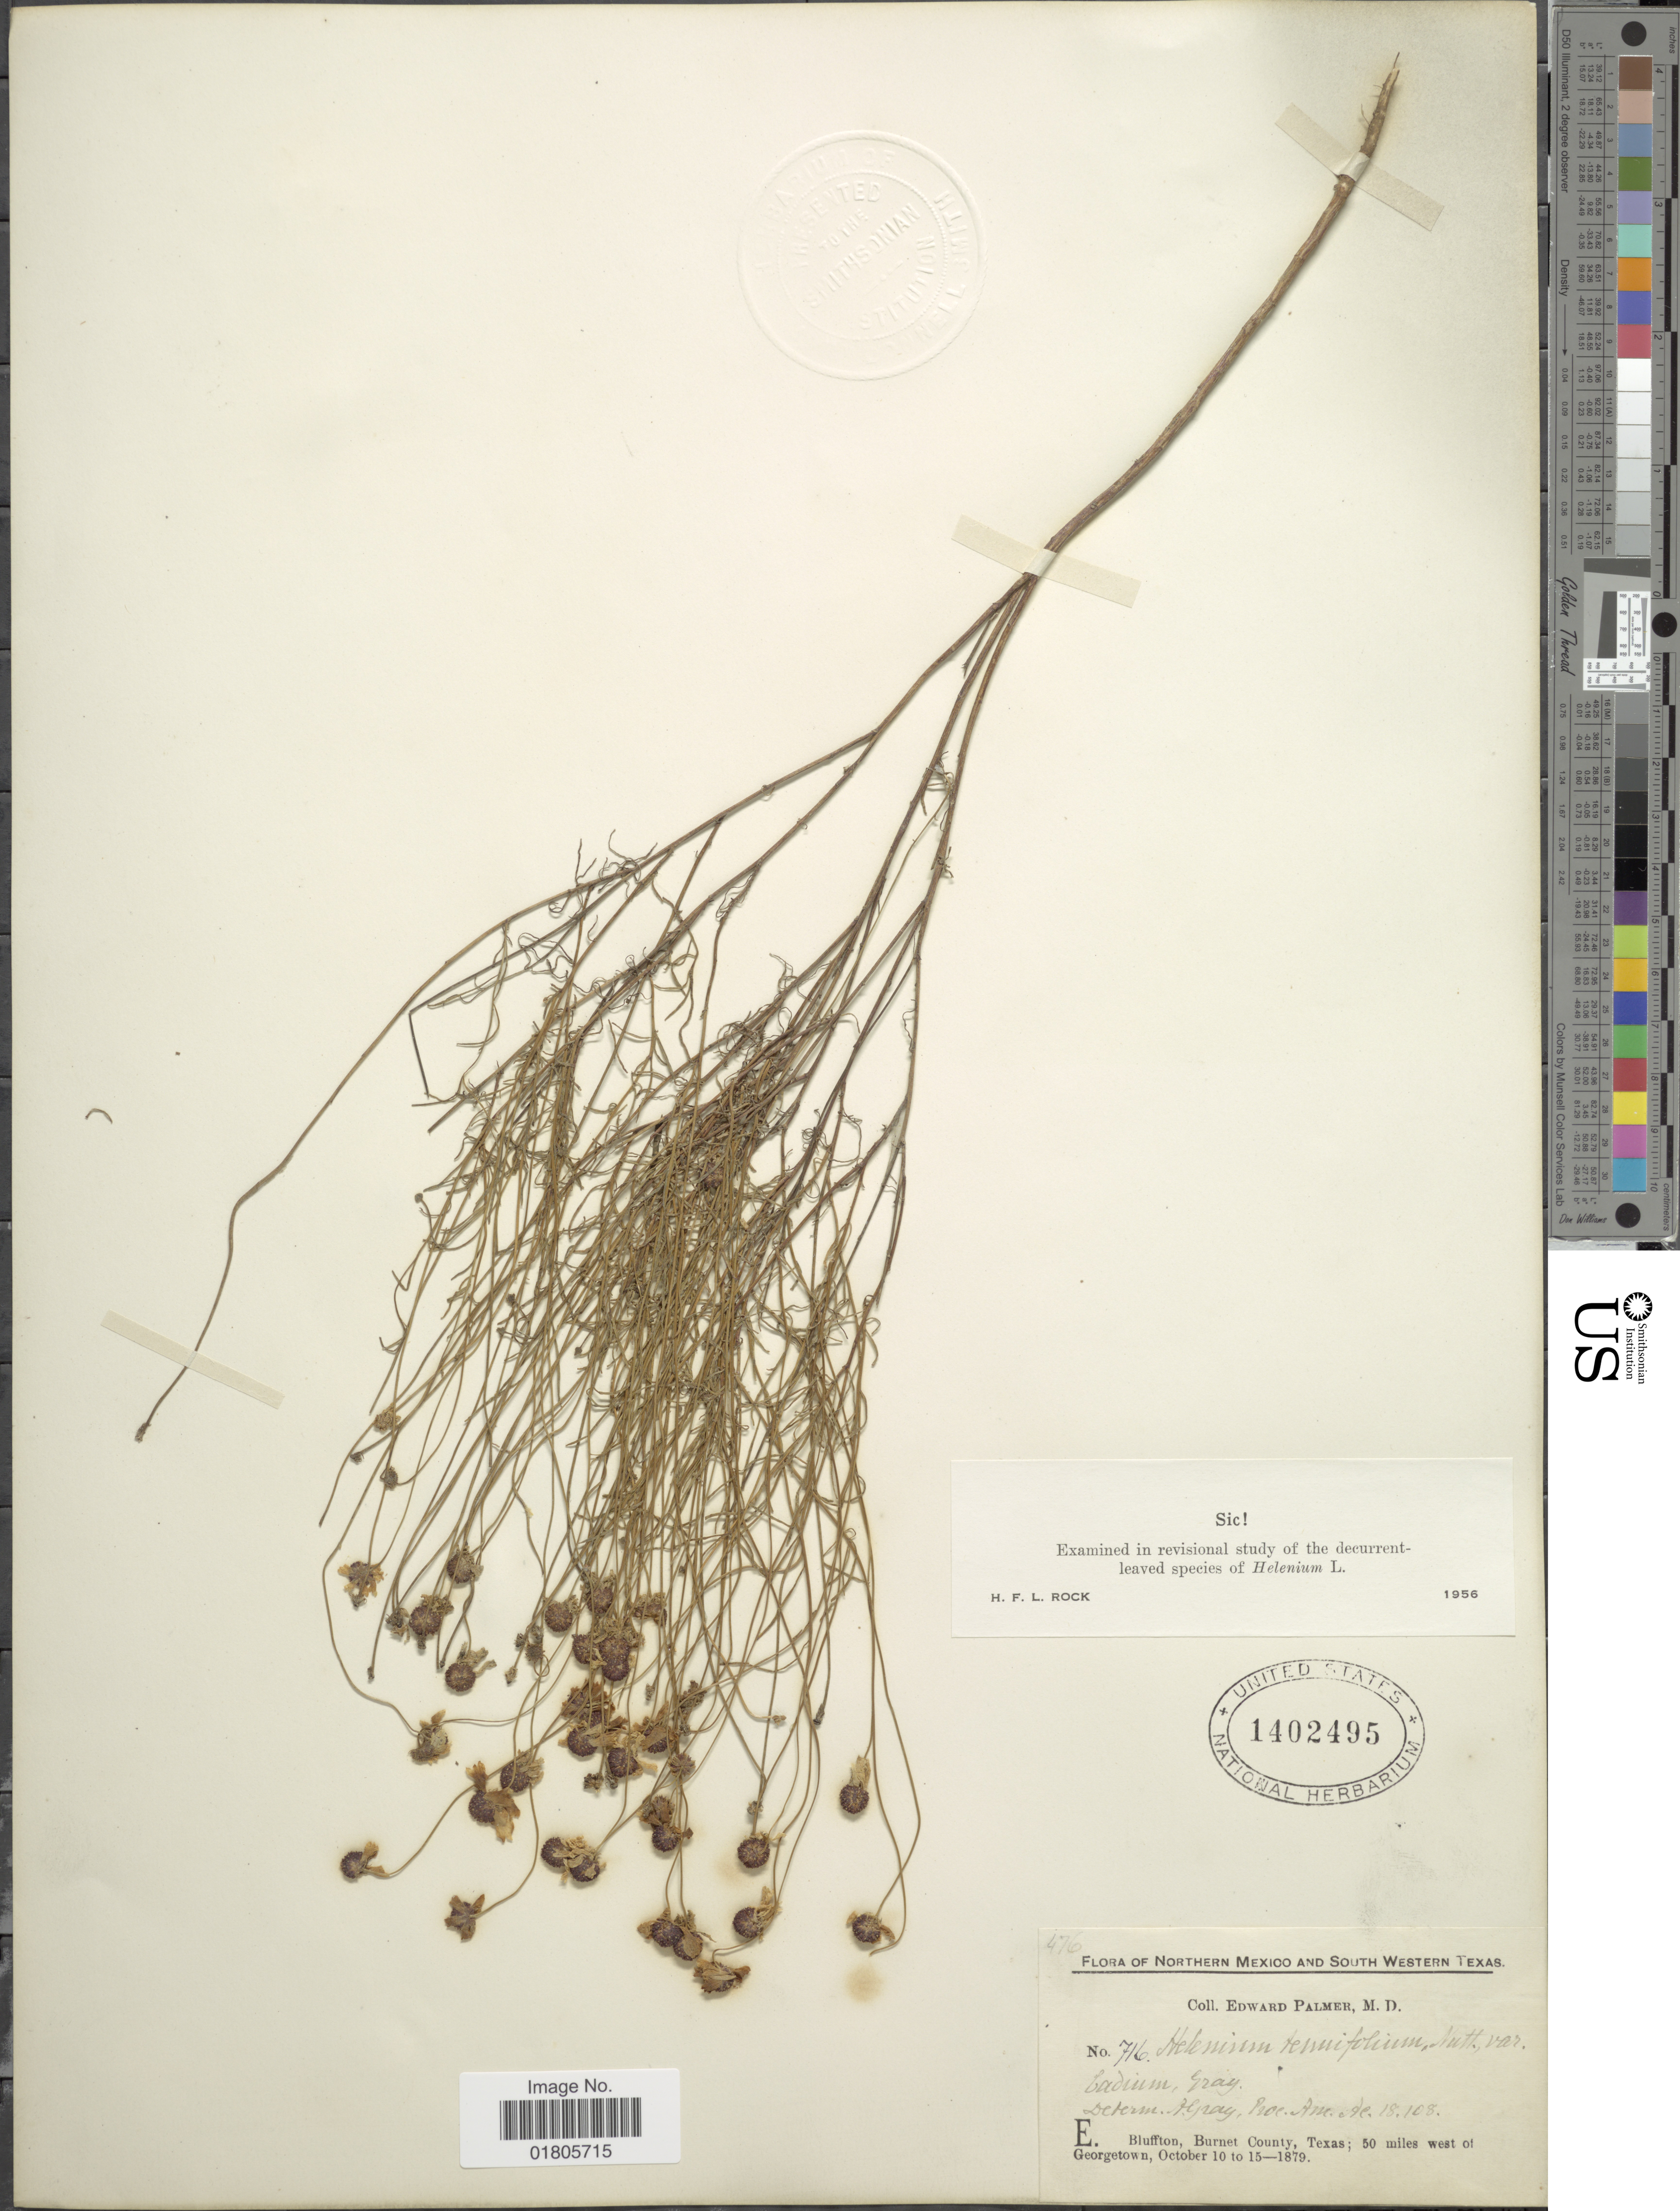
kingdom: Plantae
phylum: Tracheophyta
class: Magnoliopsida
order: Asterales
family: Asteraceae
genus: Helenium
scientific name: Helenium amarum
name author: (Raf.) H. Rock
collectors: E. Palmer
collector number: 716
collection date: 1879-10-10/1879-10-15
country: United States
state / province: Texas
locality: Southwestern Texas, E Bluffton, Burnet County, 50 miles west of Georgetown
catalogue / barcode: US 1402495